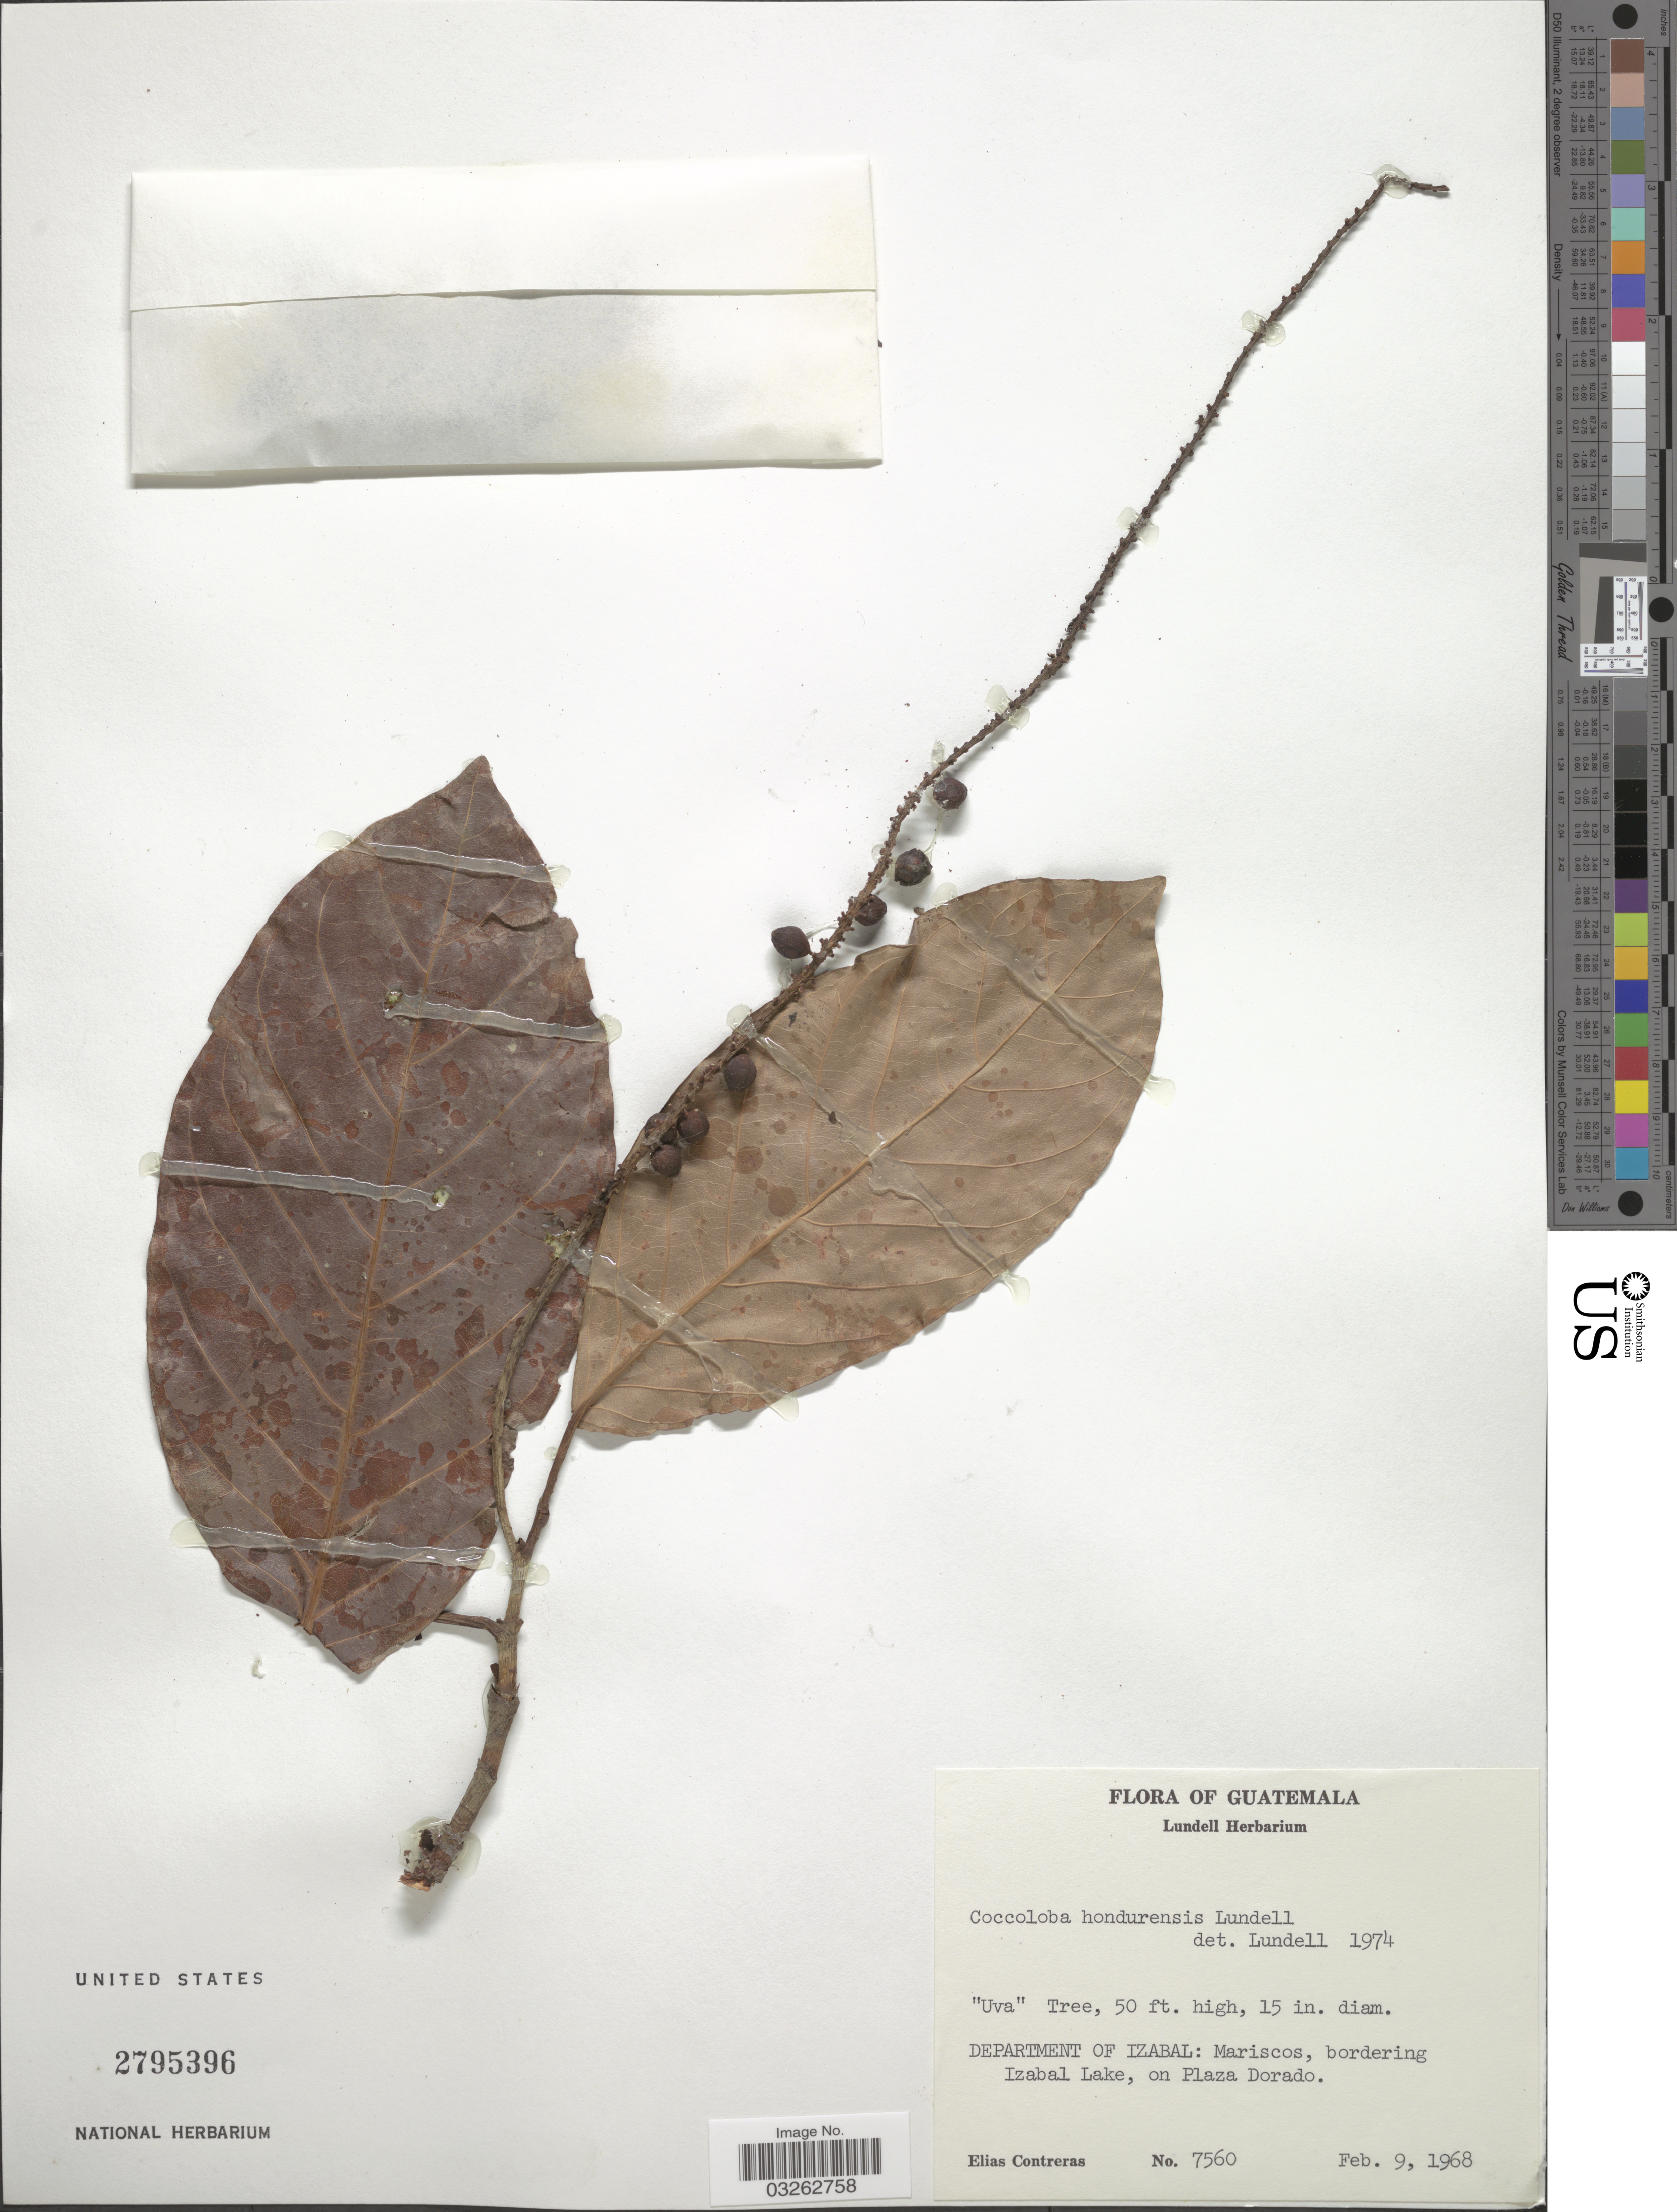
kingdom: Plantae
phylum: Tracheophyta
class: Magnoliopsida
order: Caryophyllales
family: Polygonaceae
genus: Coccoloba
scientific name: Coccoloba hondurensis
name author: Lundell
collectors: E. Contreras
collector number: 7560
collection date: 1968-02-09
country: Guatemala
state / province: Izabal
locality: Mariscos, bordering Izabal Lake, on Plaza Dorado.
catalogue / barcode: US 2795396